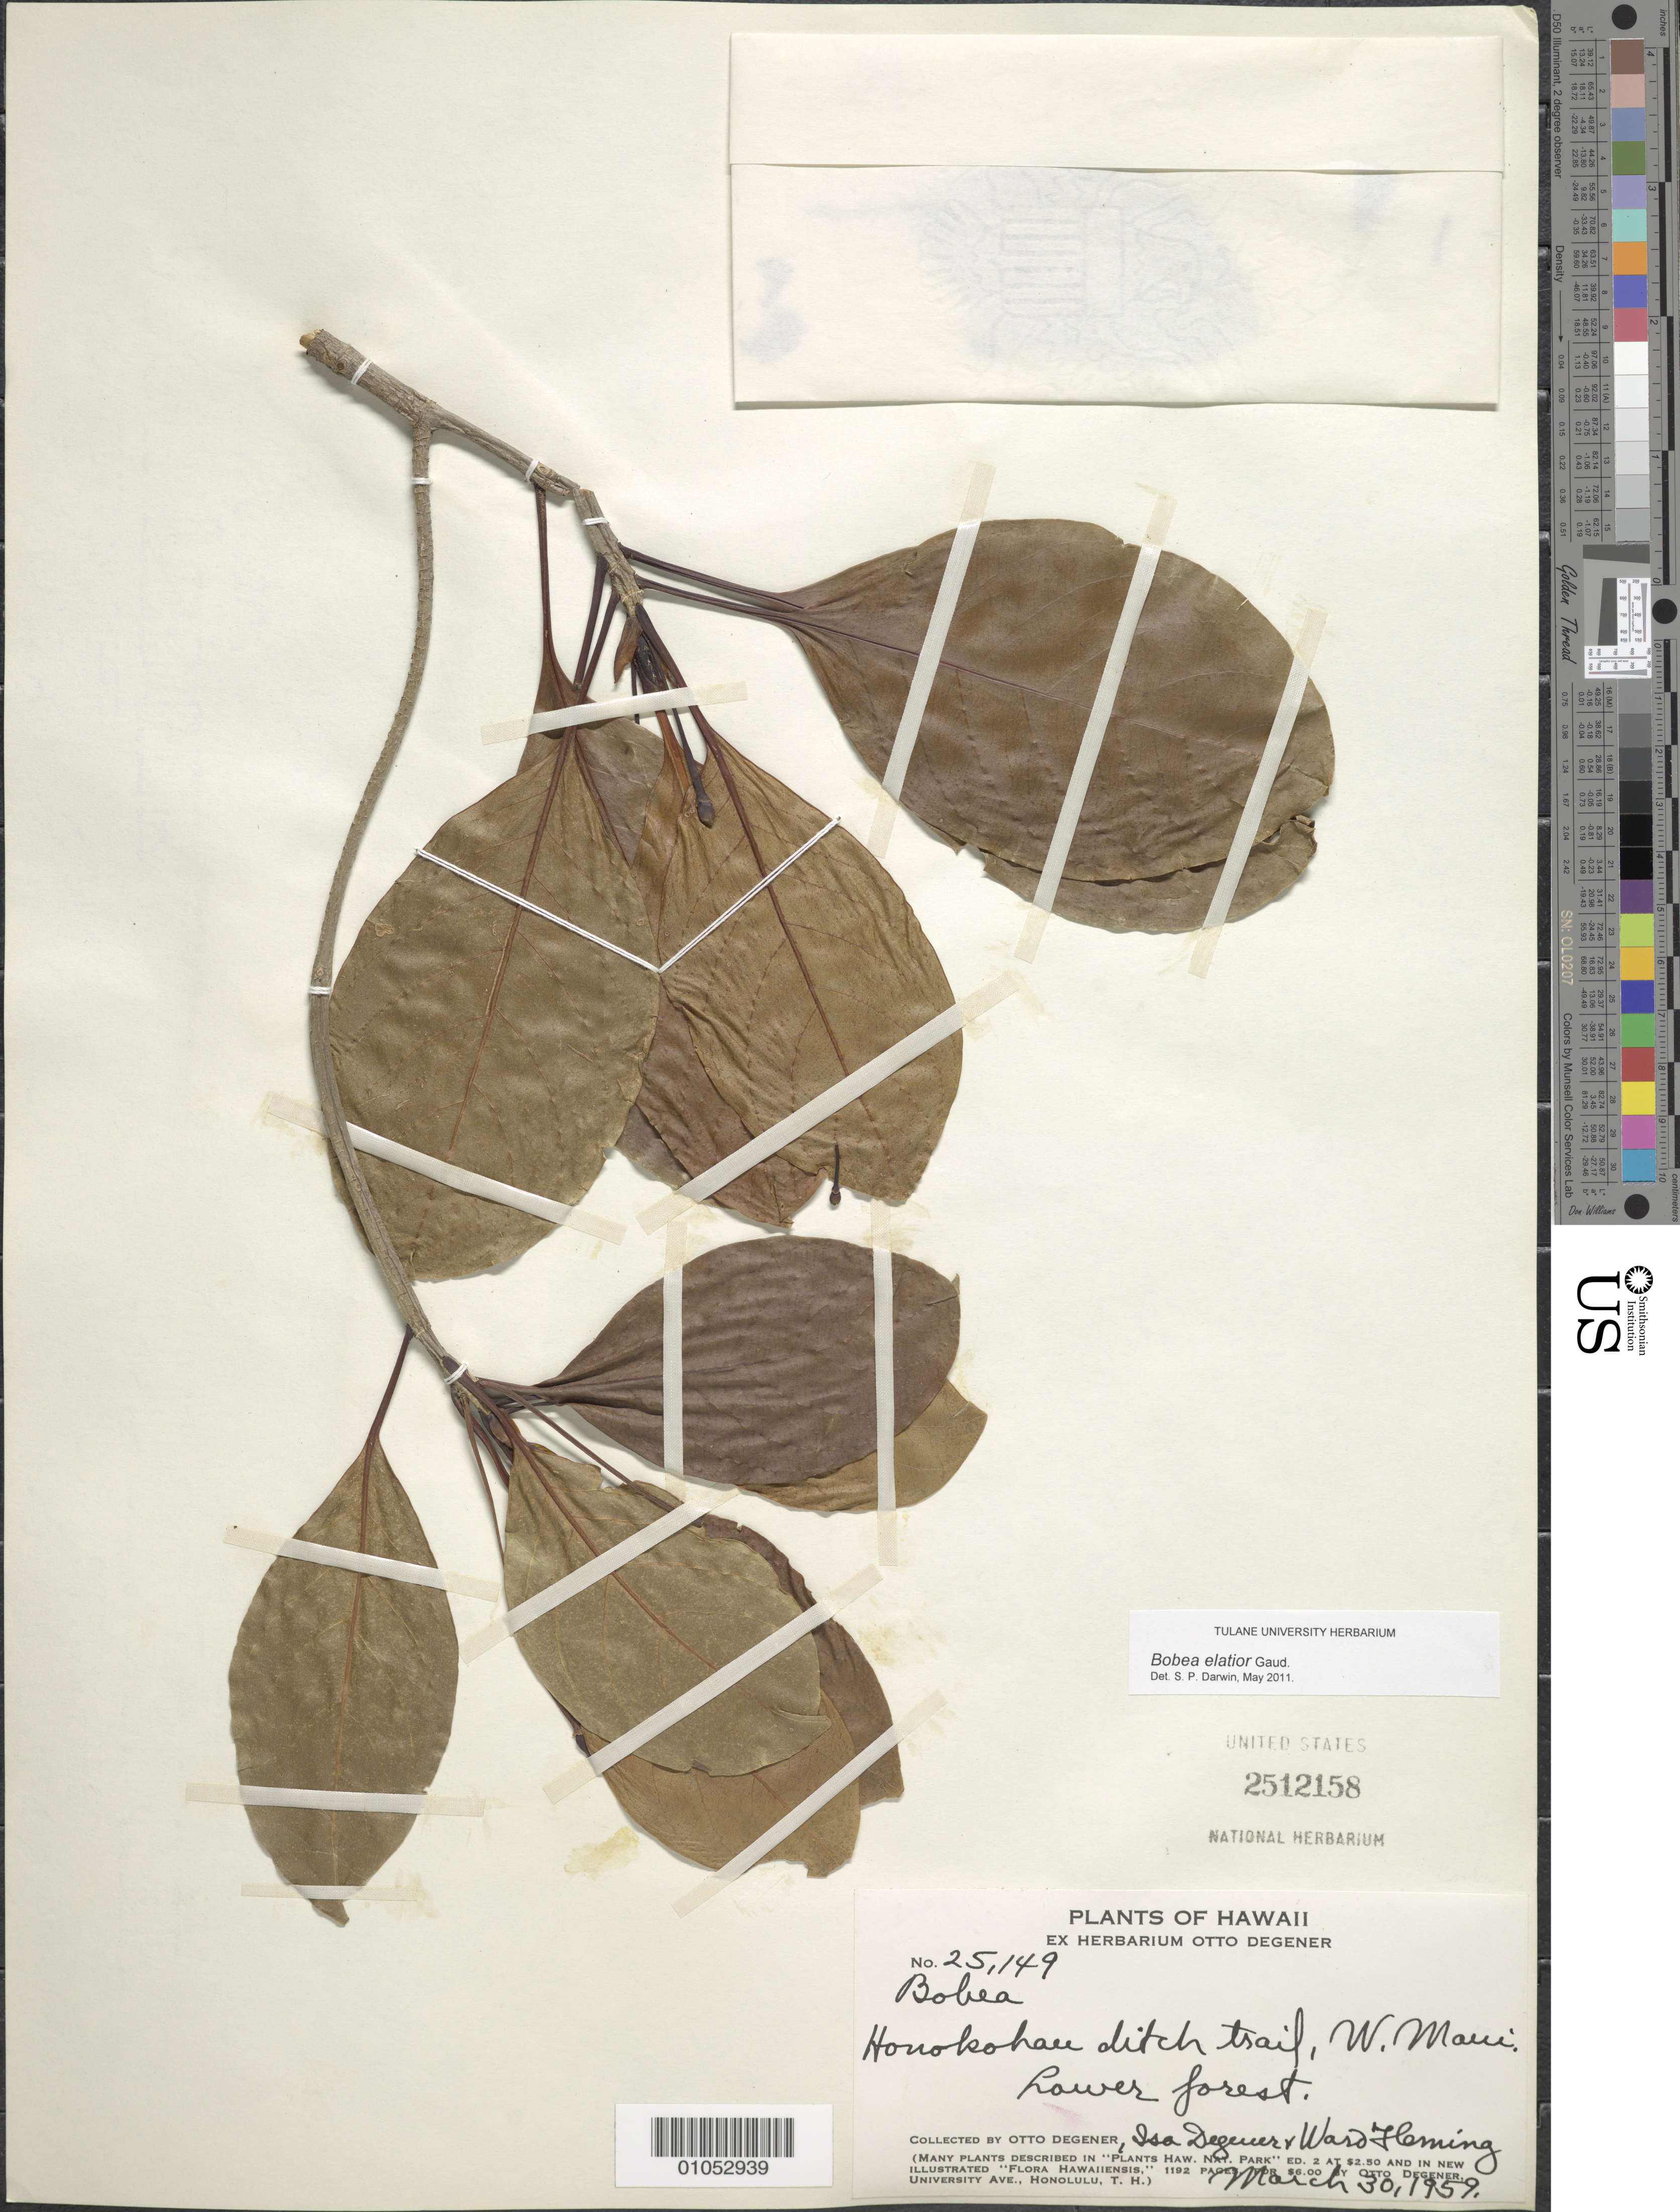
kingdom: Plantae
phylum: Tracheophyta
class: Magnoliopsida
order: Gentianales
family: Rubiaceae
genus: Bobea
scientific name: Bobea elatior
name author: Gaudich.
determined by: Darwin, S. P.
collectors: O. Degener, I. Degener & W. Fleming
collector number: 25149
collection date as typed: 30 Mar 1959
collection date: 1959-03-30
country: United States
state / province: Hawaii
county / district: Maui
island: Maui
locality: Honokohau Ditch Trail, W. Maui, lower forest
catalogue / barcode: US 2512158